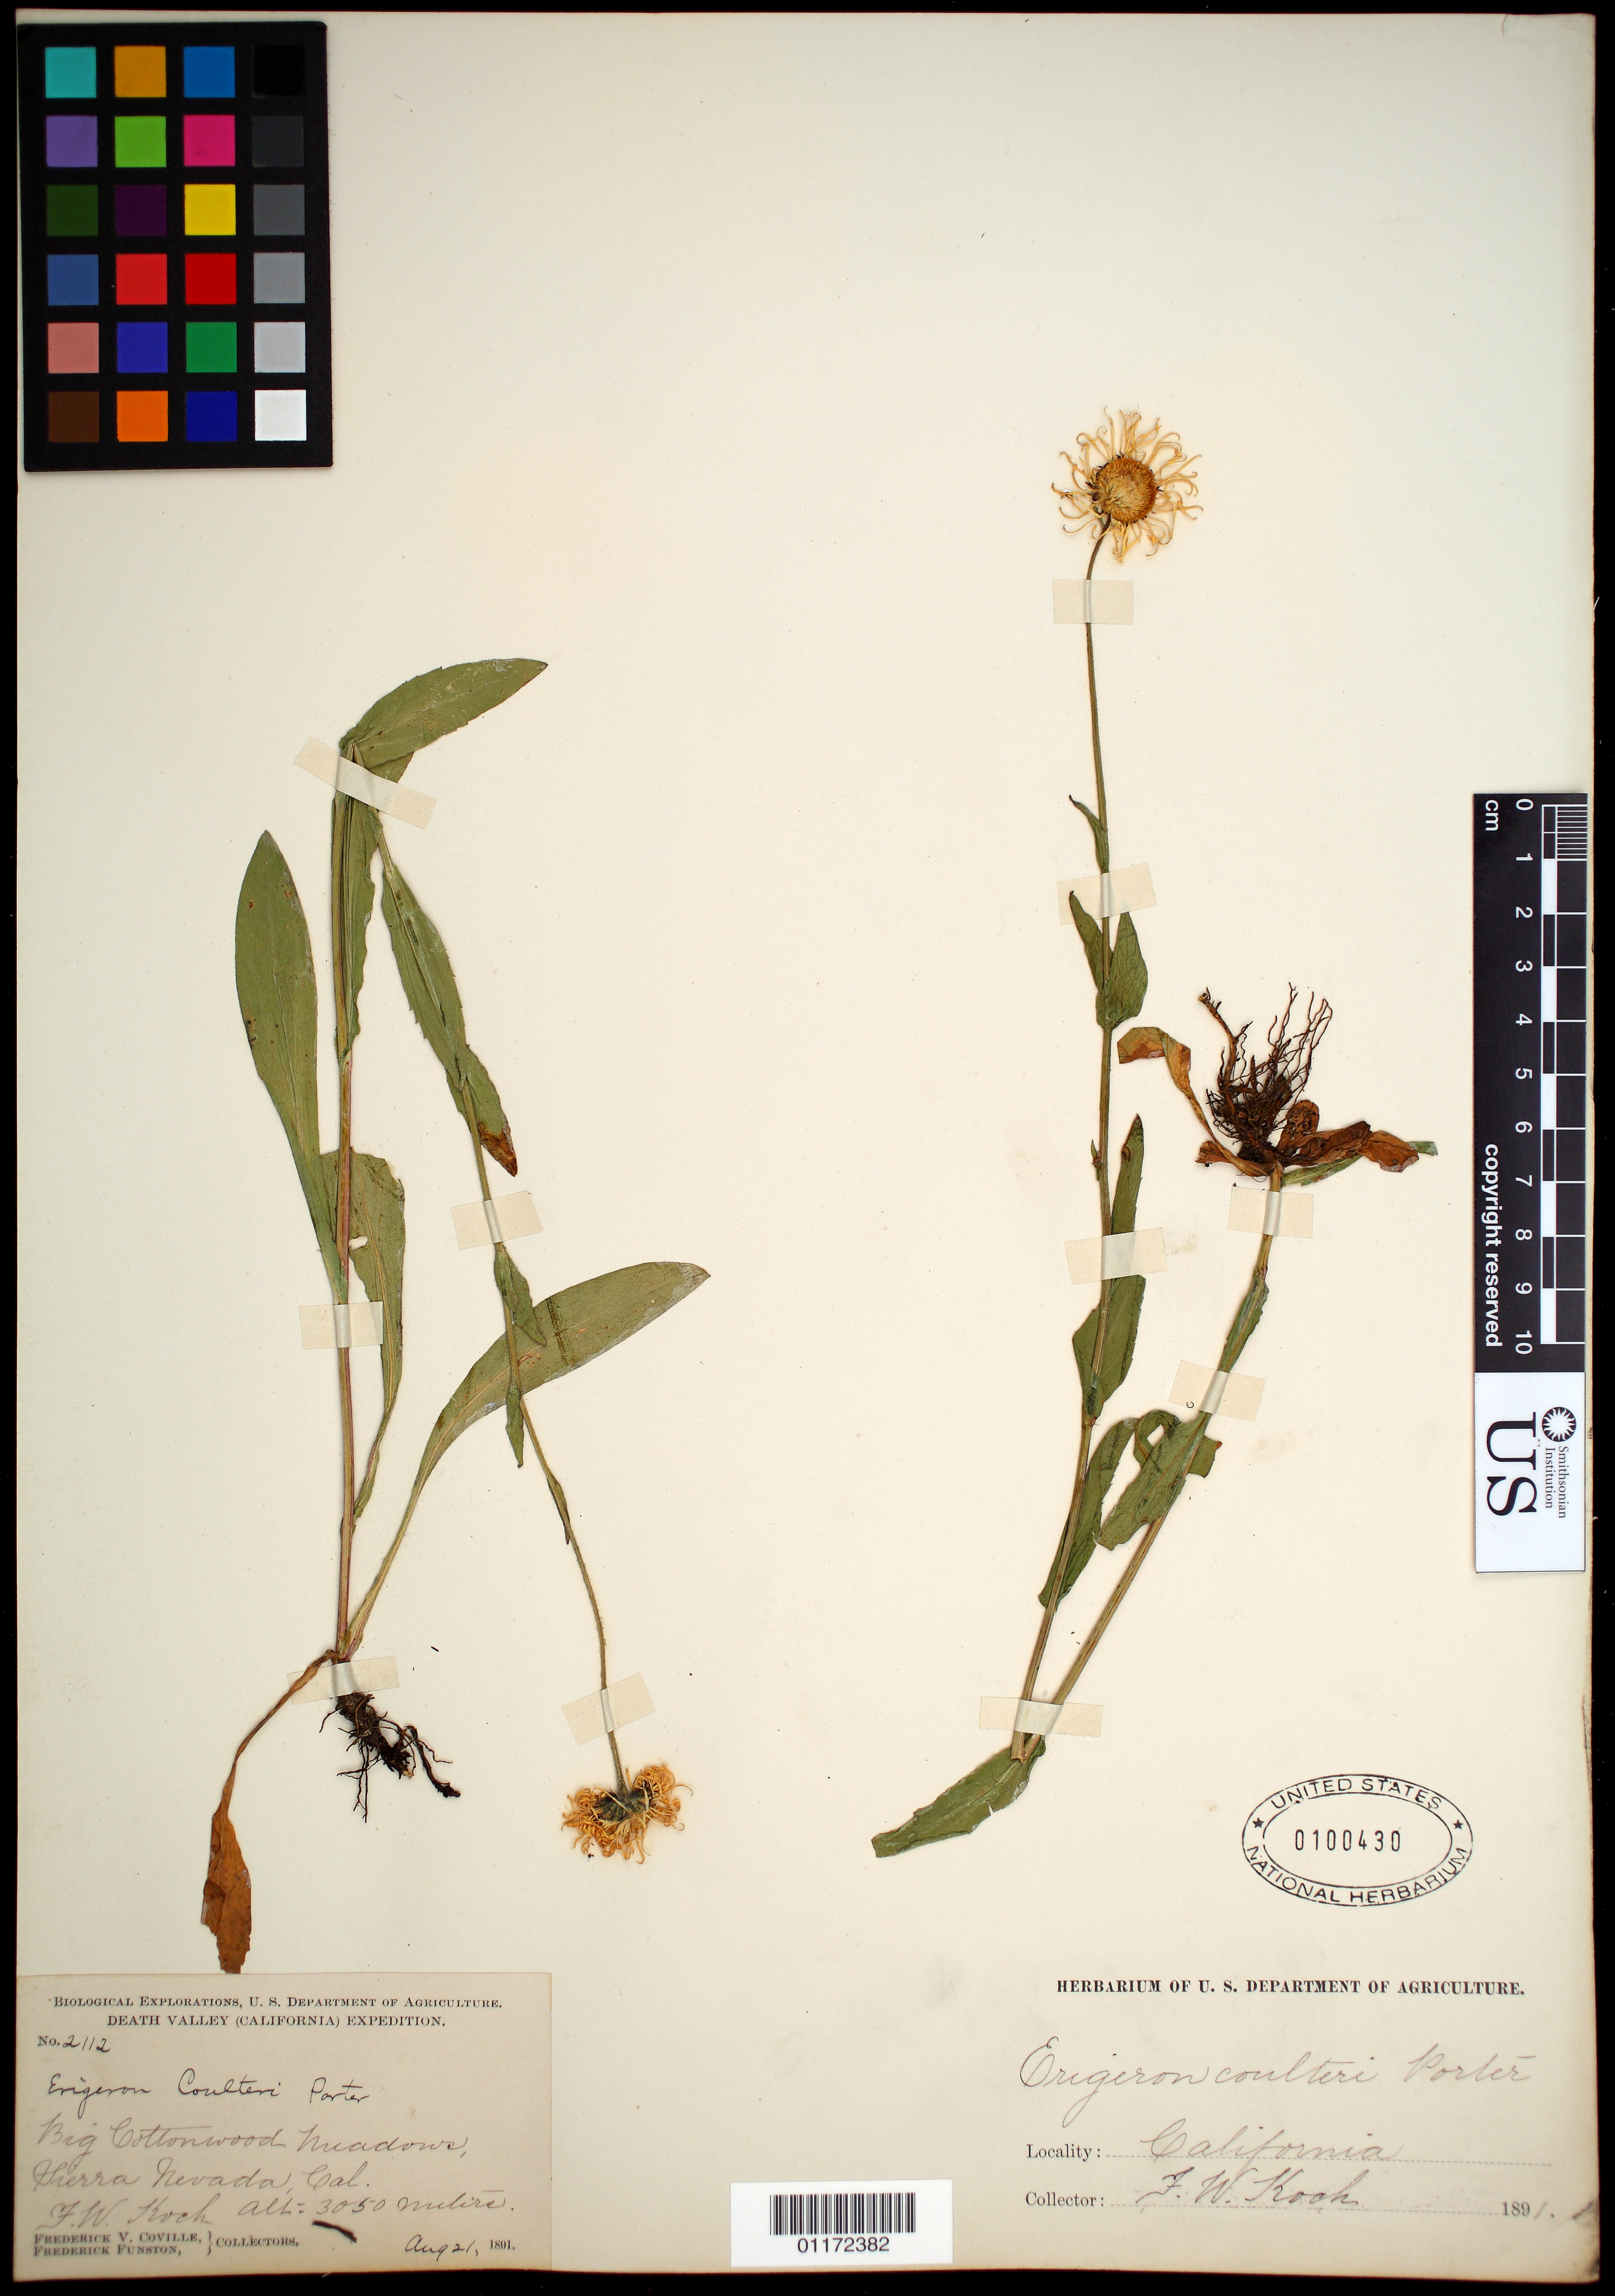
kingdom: Plantae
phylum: Tracheophyta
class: Magnoliopsida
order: Asterales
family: Asteraceae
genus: Erigeron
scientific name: Erigeron coulteri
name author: Porter in Porter & J.M. Coult.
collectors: F. W. Koch, F. V. Coville & F. Funston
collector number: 2110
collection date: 1891-08-21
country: United States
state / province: California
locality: Big Cottonwood Meadows, Sierra Nevada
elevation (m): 3050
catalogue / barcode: US 100430